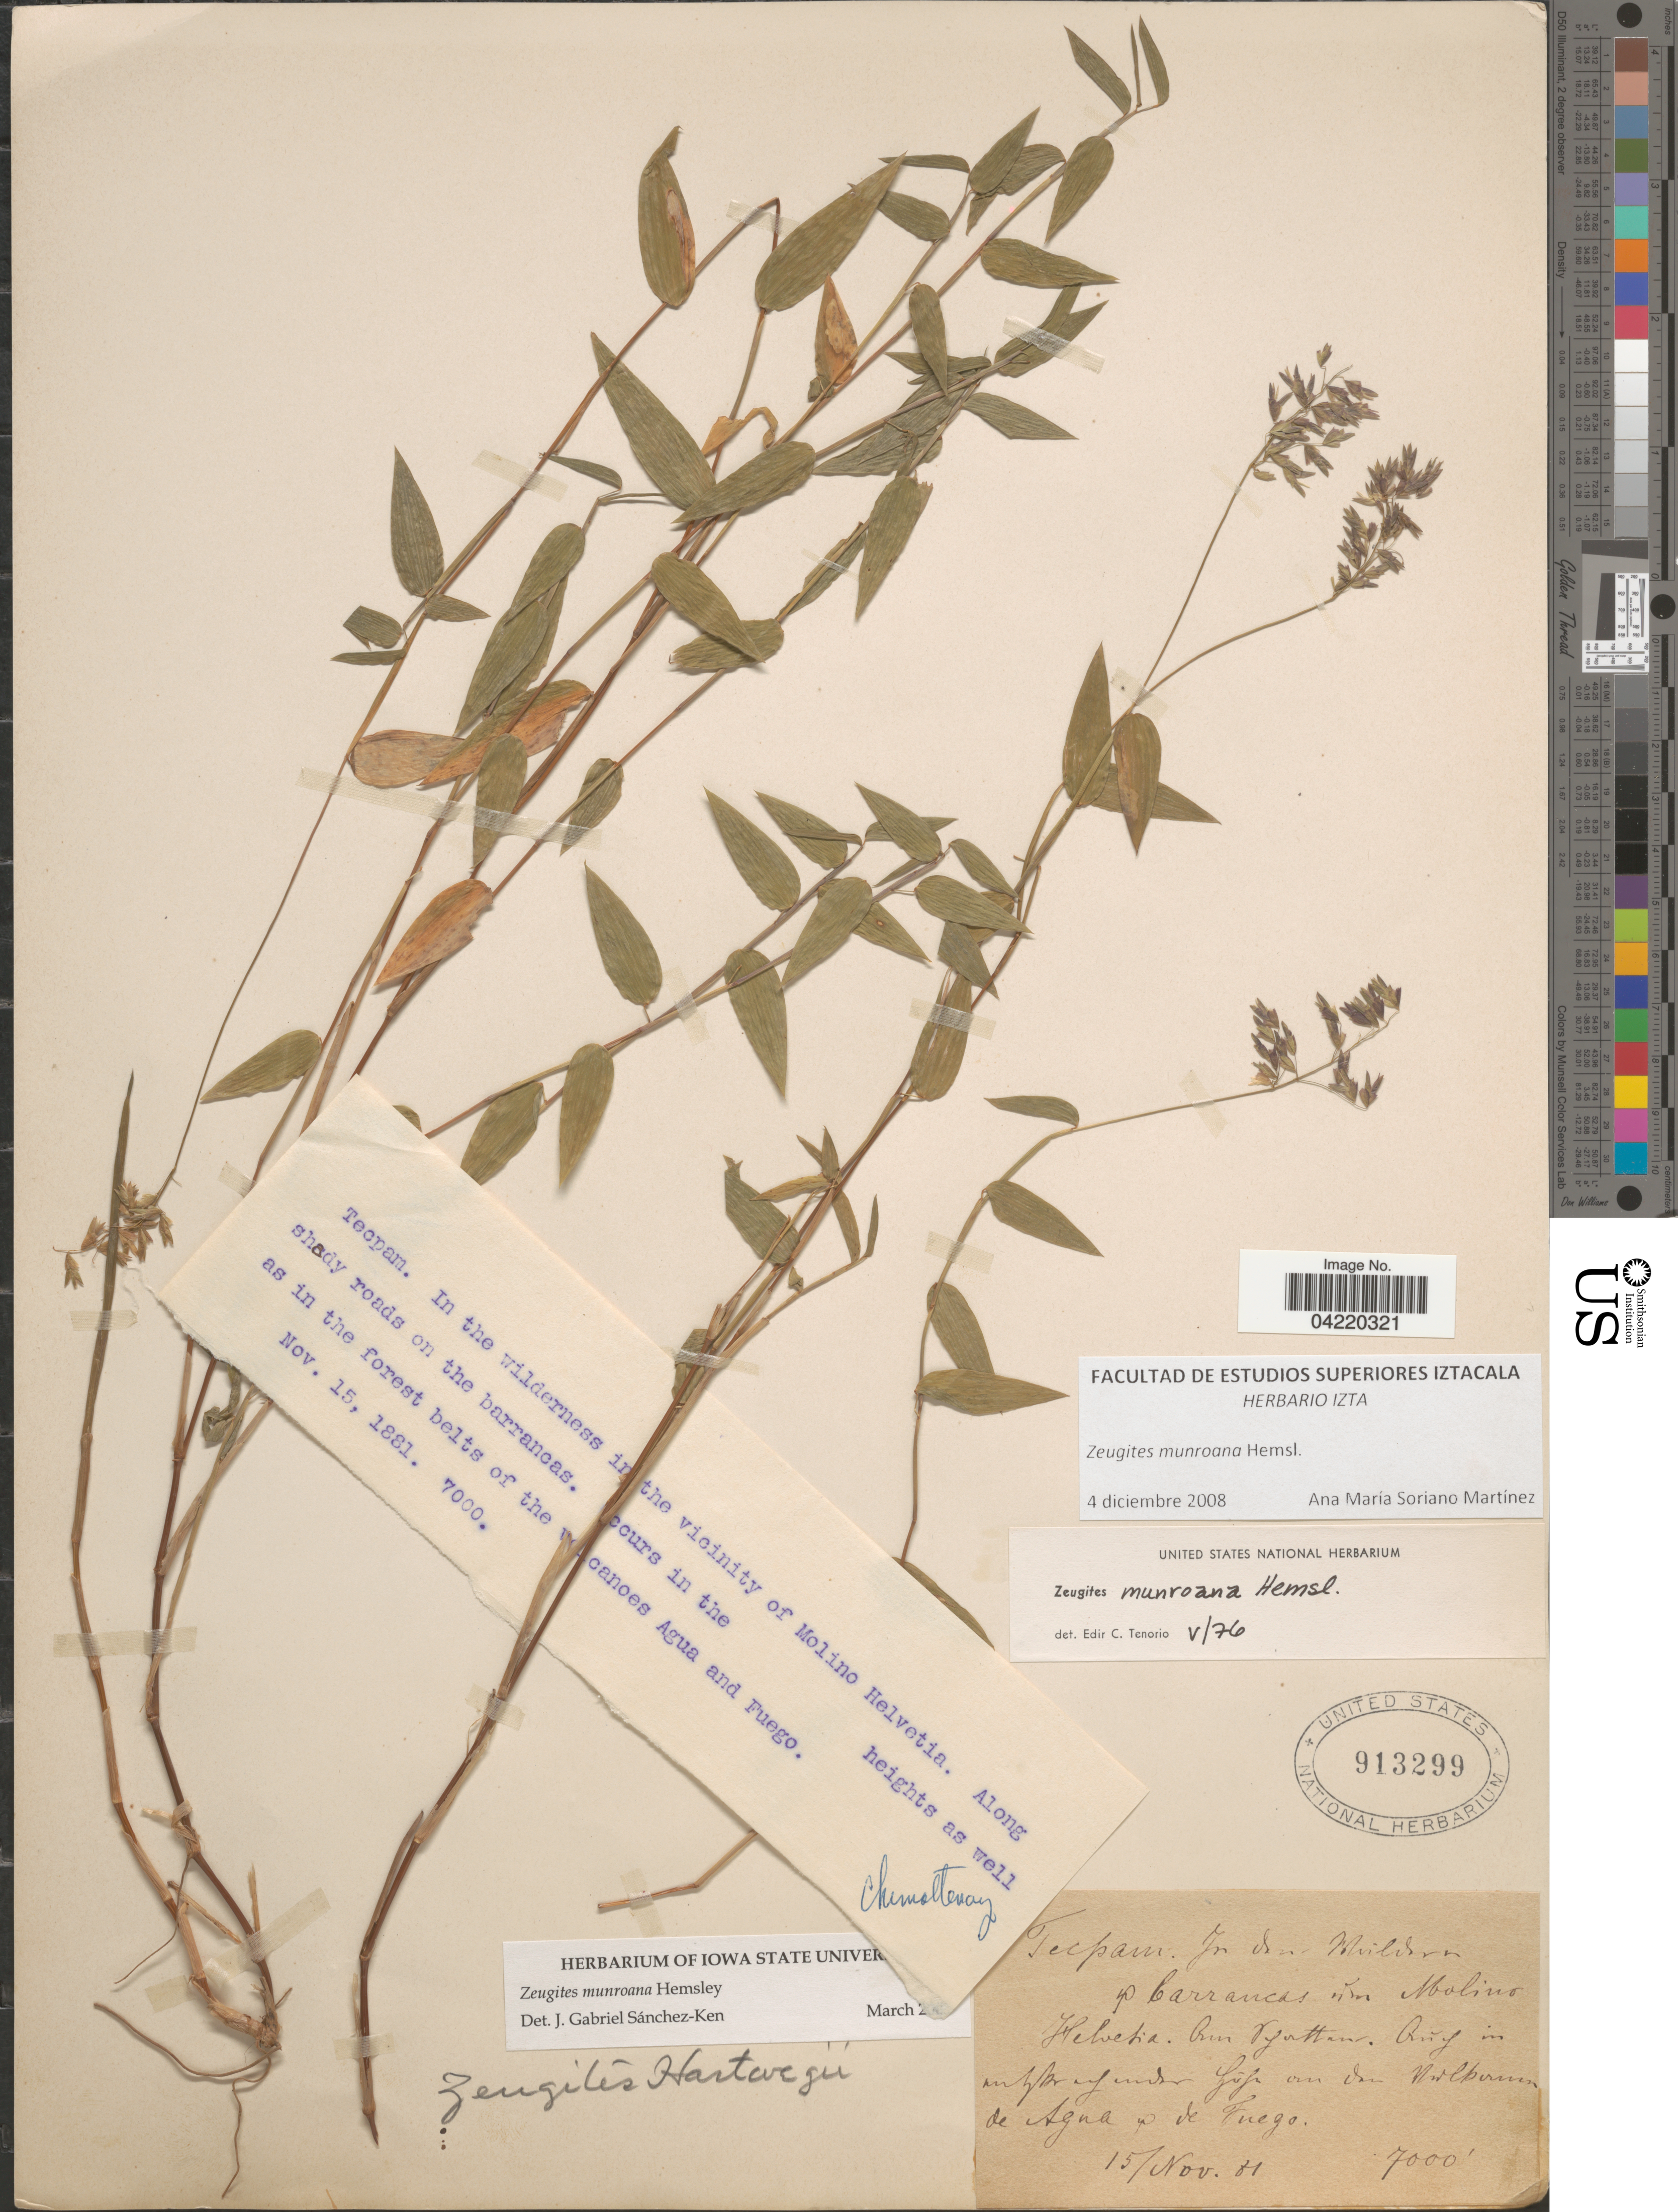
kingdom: Plantae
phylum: Tracheophyta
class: Liliopsida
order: Poales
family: Poaceae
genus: Zeugites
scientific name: Zeugites munroanus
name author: Hemsl.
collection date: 1881-11-15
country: Guatemala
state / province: Chimaltenango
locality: Tecpam. In the wilderness in the vicinity of Molino Helvetia. Along shady roads on the barrancas. occurs in the heights as well as in the forest belts of the volcanoes Agua and Fuego.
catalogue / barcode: US 913299